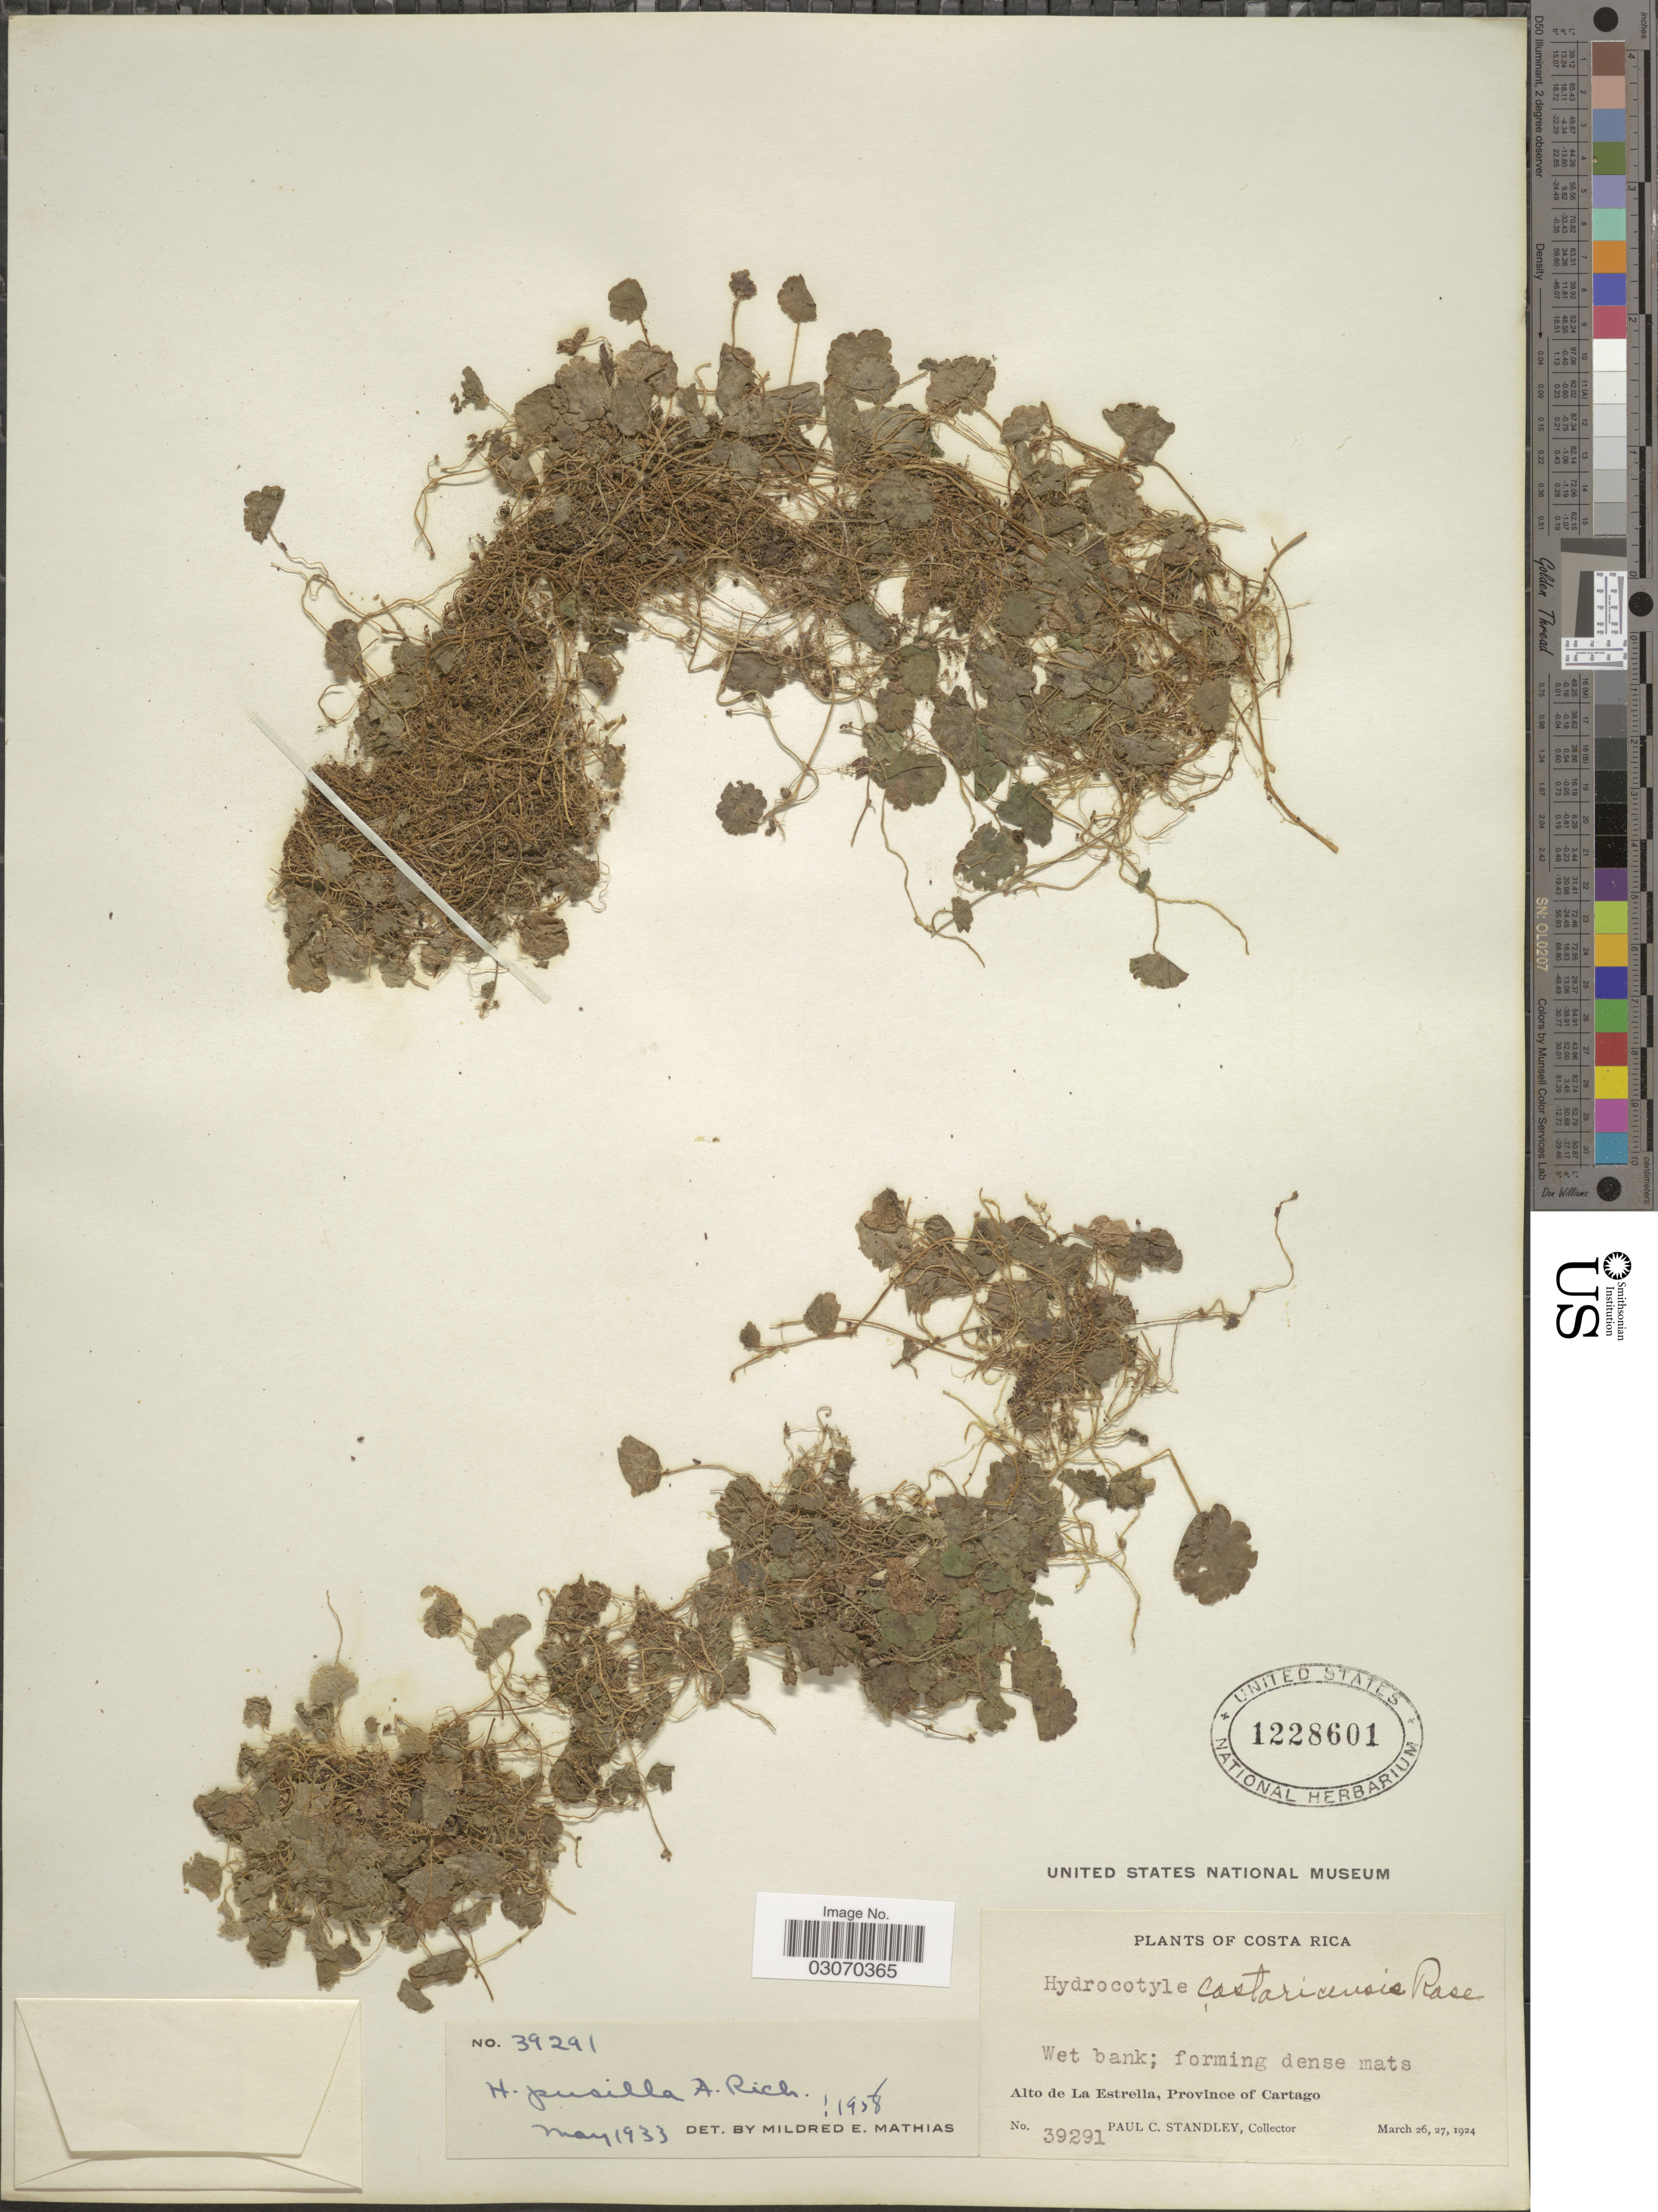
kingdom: Plantae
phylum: Tracheophyta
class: Magnoliopsida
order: Apiales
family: Araliaceae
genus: Hydrocotyle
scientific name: Hydrocotyle pusilla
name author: A. Rich.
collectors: P. C. Standley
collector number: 39291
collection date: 1924-03-26/1924-03-27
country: Costa Rica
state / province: Cartago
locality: Alto de La Estrella.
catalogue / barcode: US 1228601